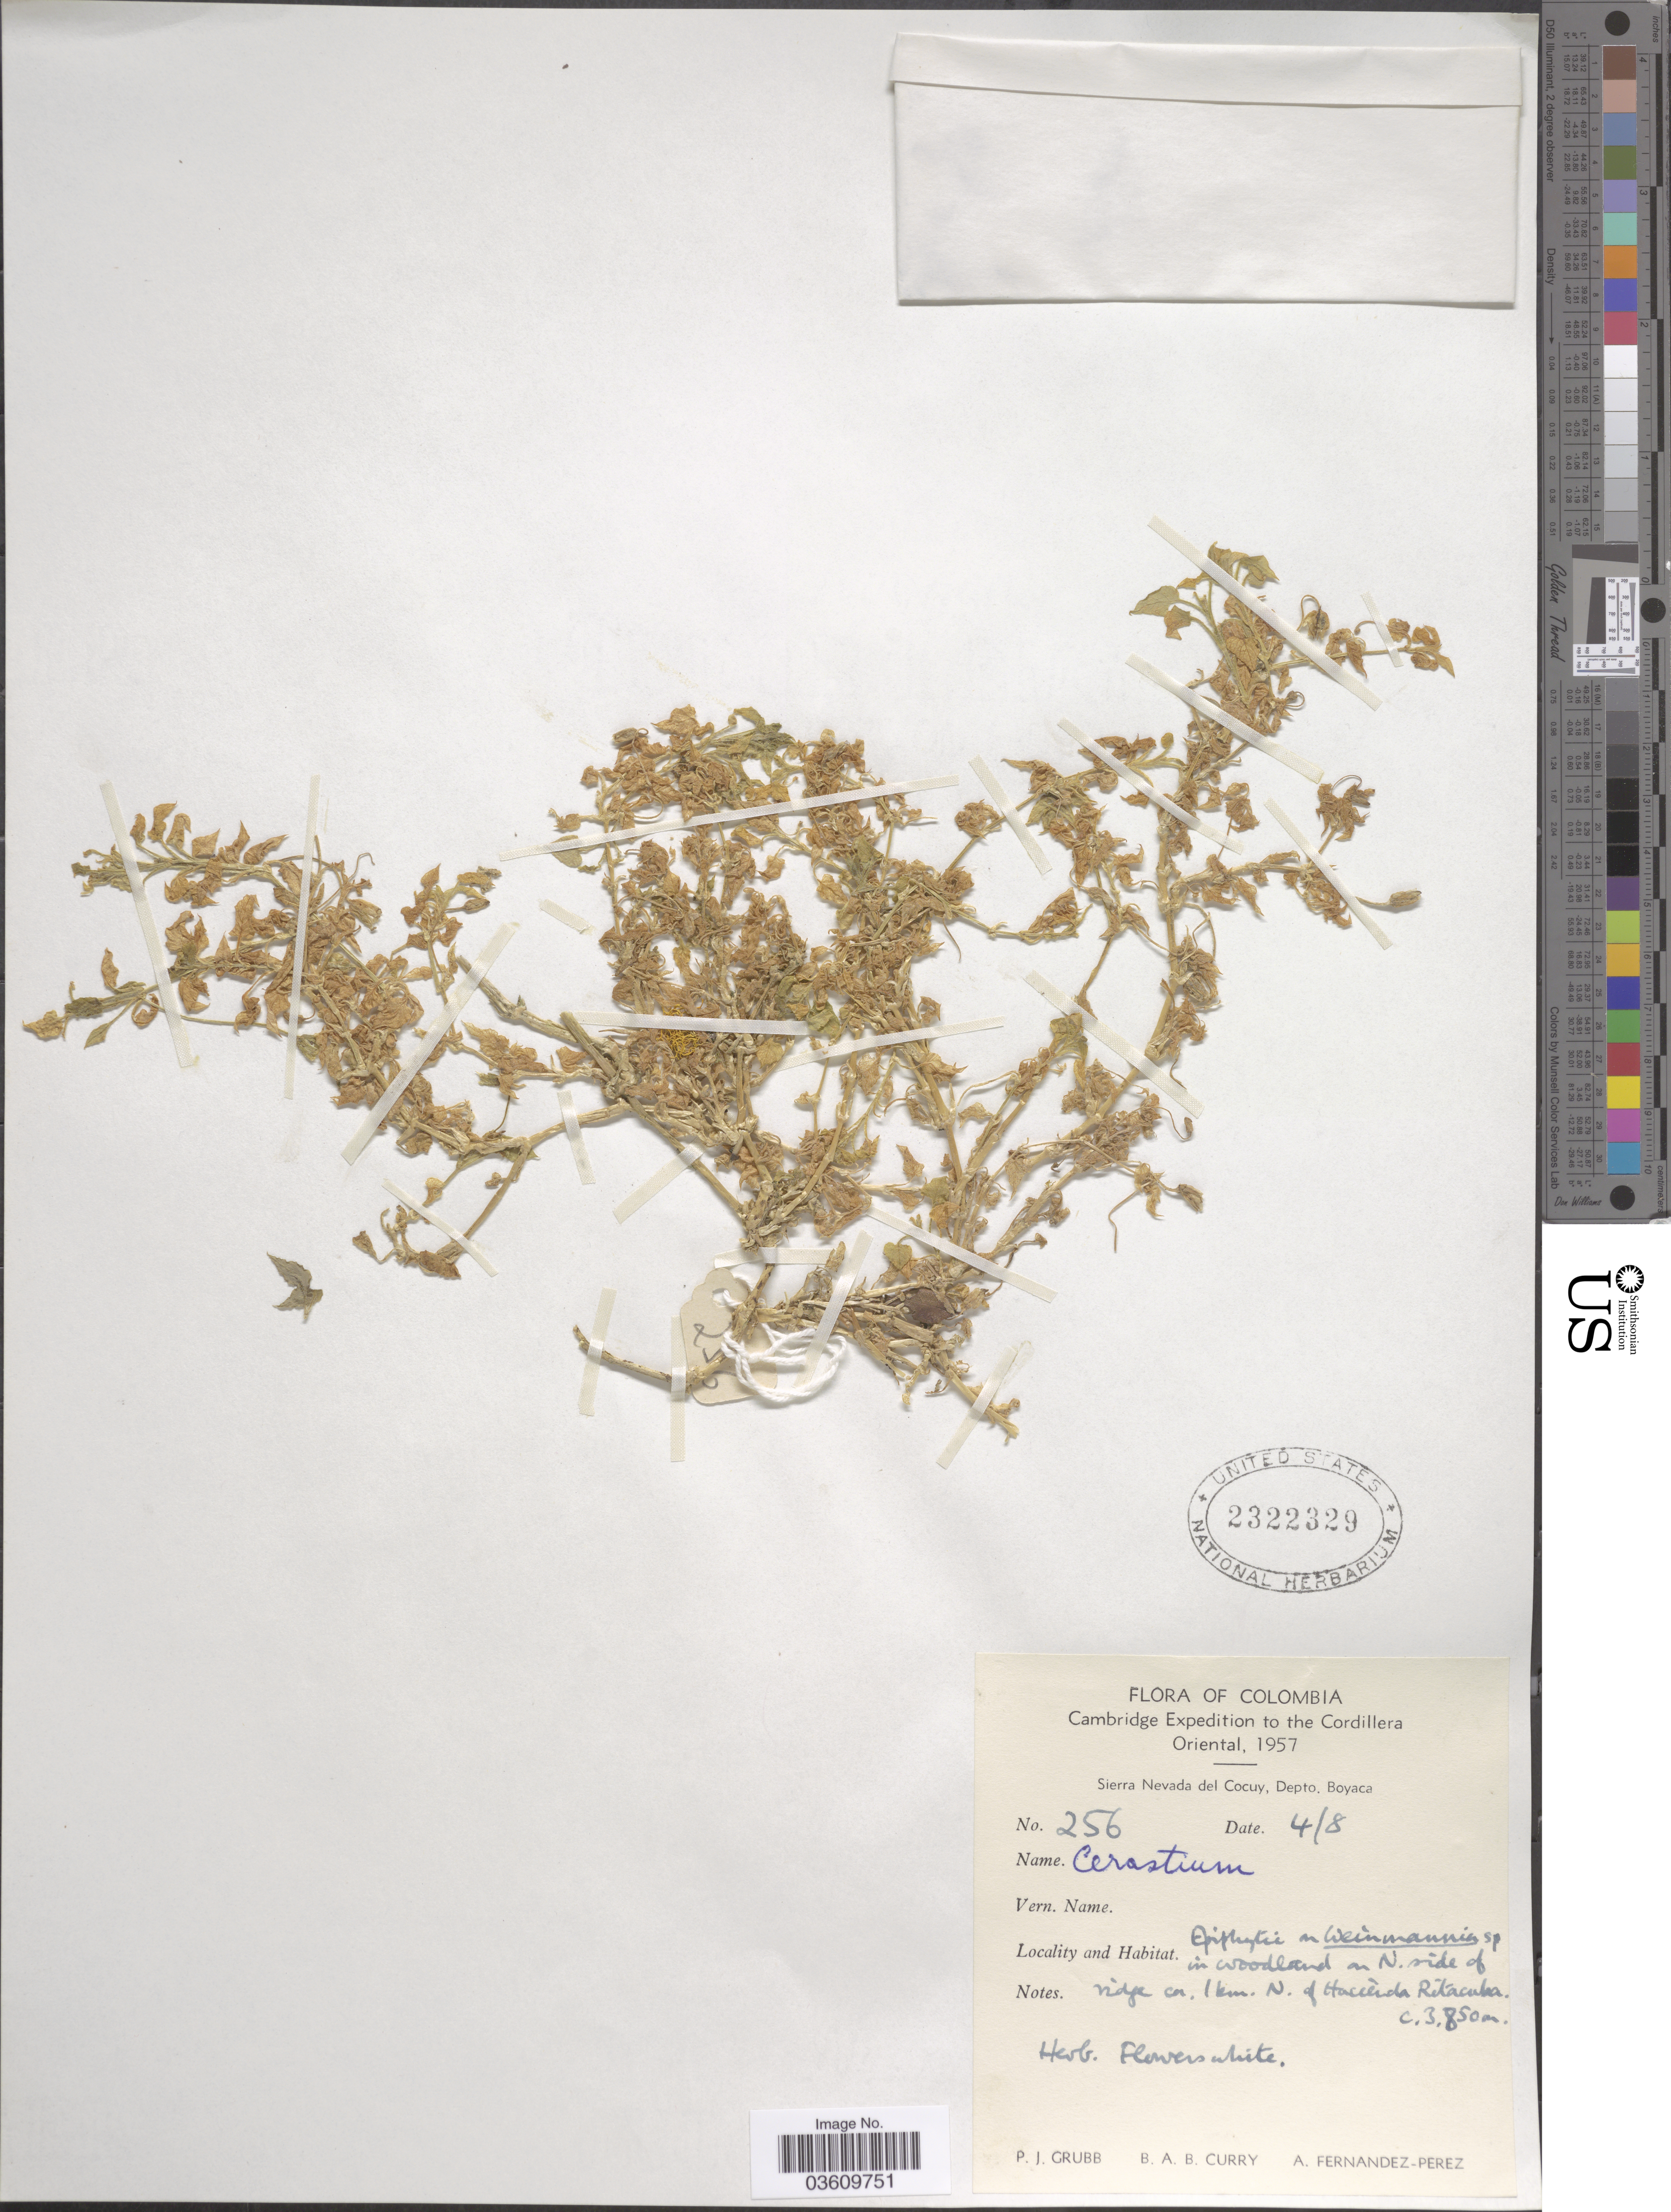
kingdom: Plantae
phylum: Tracheophyta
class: Magnoliopsida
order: Caryophyllales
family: Caryophyllaceae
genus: Stellaria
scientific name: Stellaria sp.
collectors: P. J. Grubb, B. A. B. Curry & A. Fernández-Pérez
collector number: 256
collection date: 1957-08-04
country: Colombia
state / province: Boyacá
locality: Cordillera Oriental. Sierra Nevada del Cocuy, Depto. Boyaca. On N. side of ridge ca. 1 km. N. of Hacienda Ritacuba.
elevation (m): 3850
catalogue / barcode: US 2322329